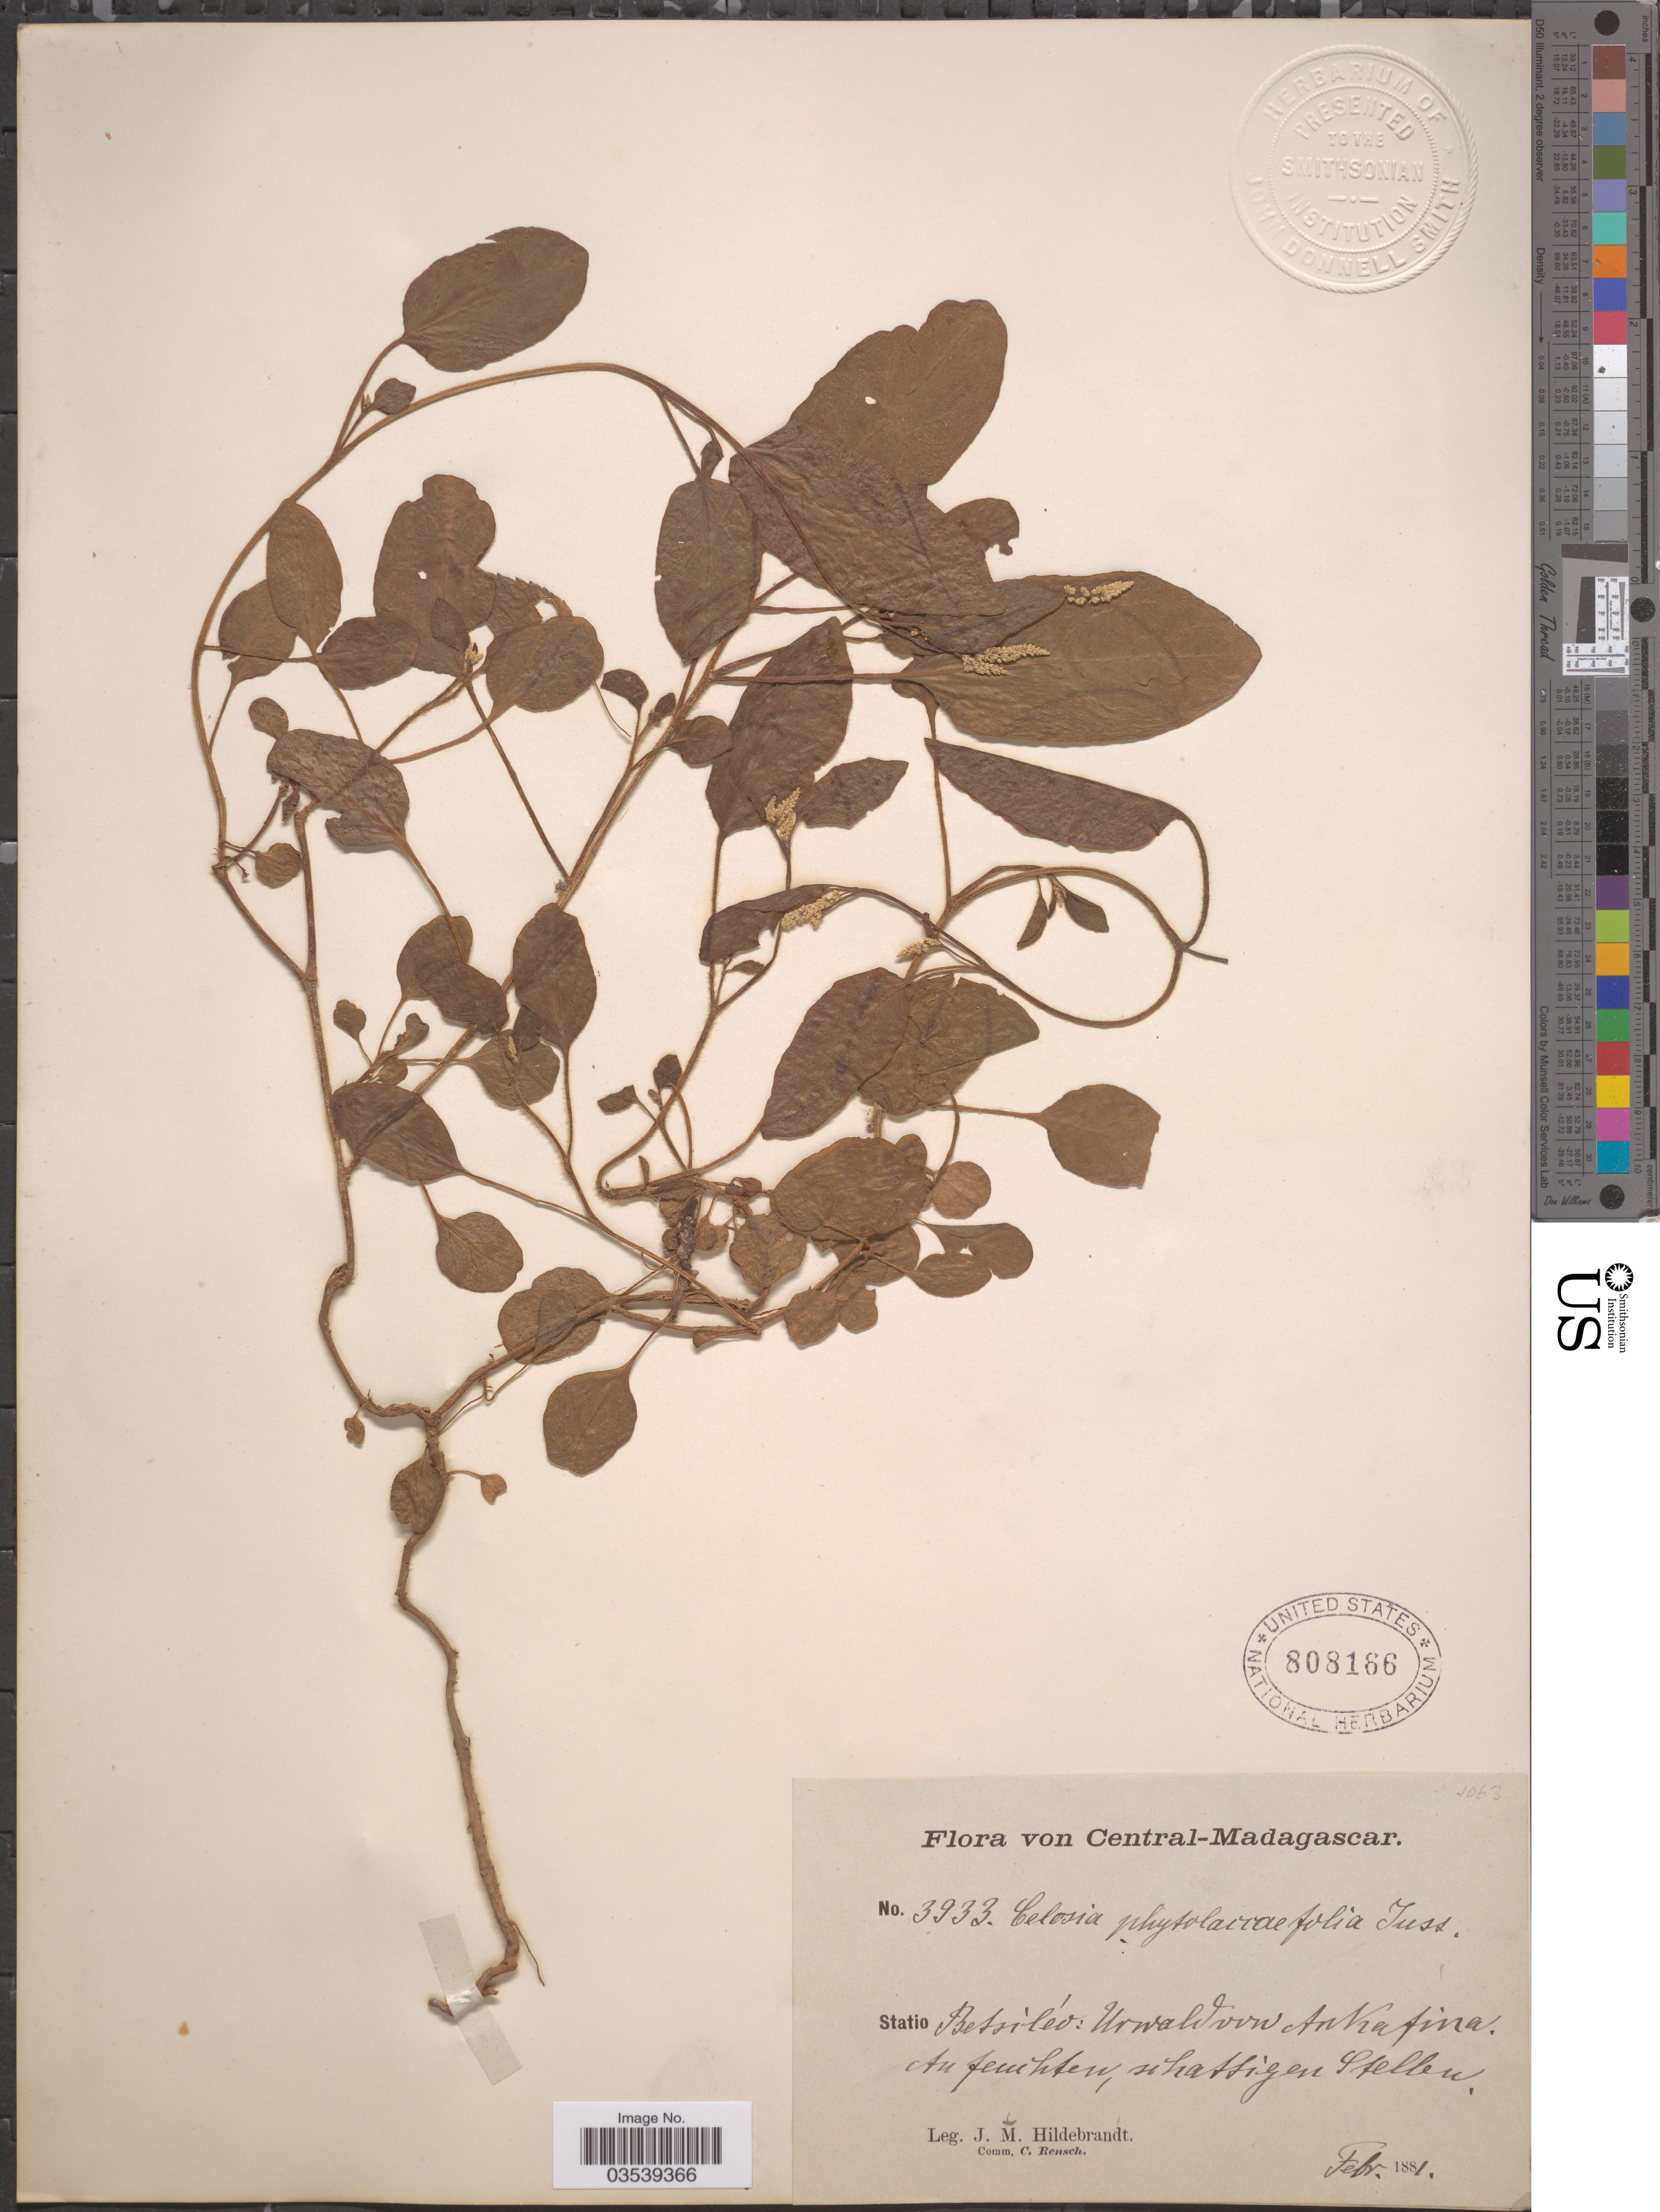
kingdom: Plantae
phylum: Tracheophyta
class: Magnoliopsida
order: Caryophyllales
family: Amaranthaceae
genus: Celosia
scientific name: Celosia phytolaccifolia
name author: Juss. ex Moq.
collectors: J. Hildebrandt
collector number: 3933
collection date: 1881-02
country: Madagascar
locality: Central-Madagascar. Statio Betsiléo: Urwald von Ankafina.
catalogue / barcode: US 808166